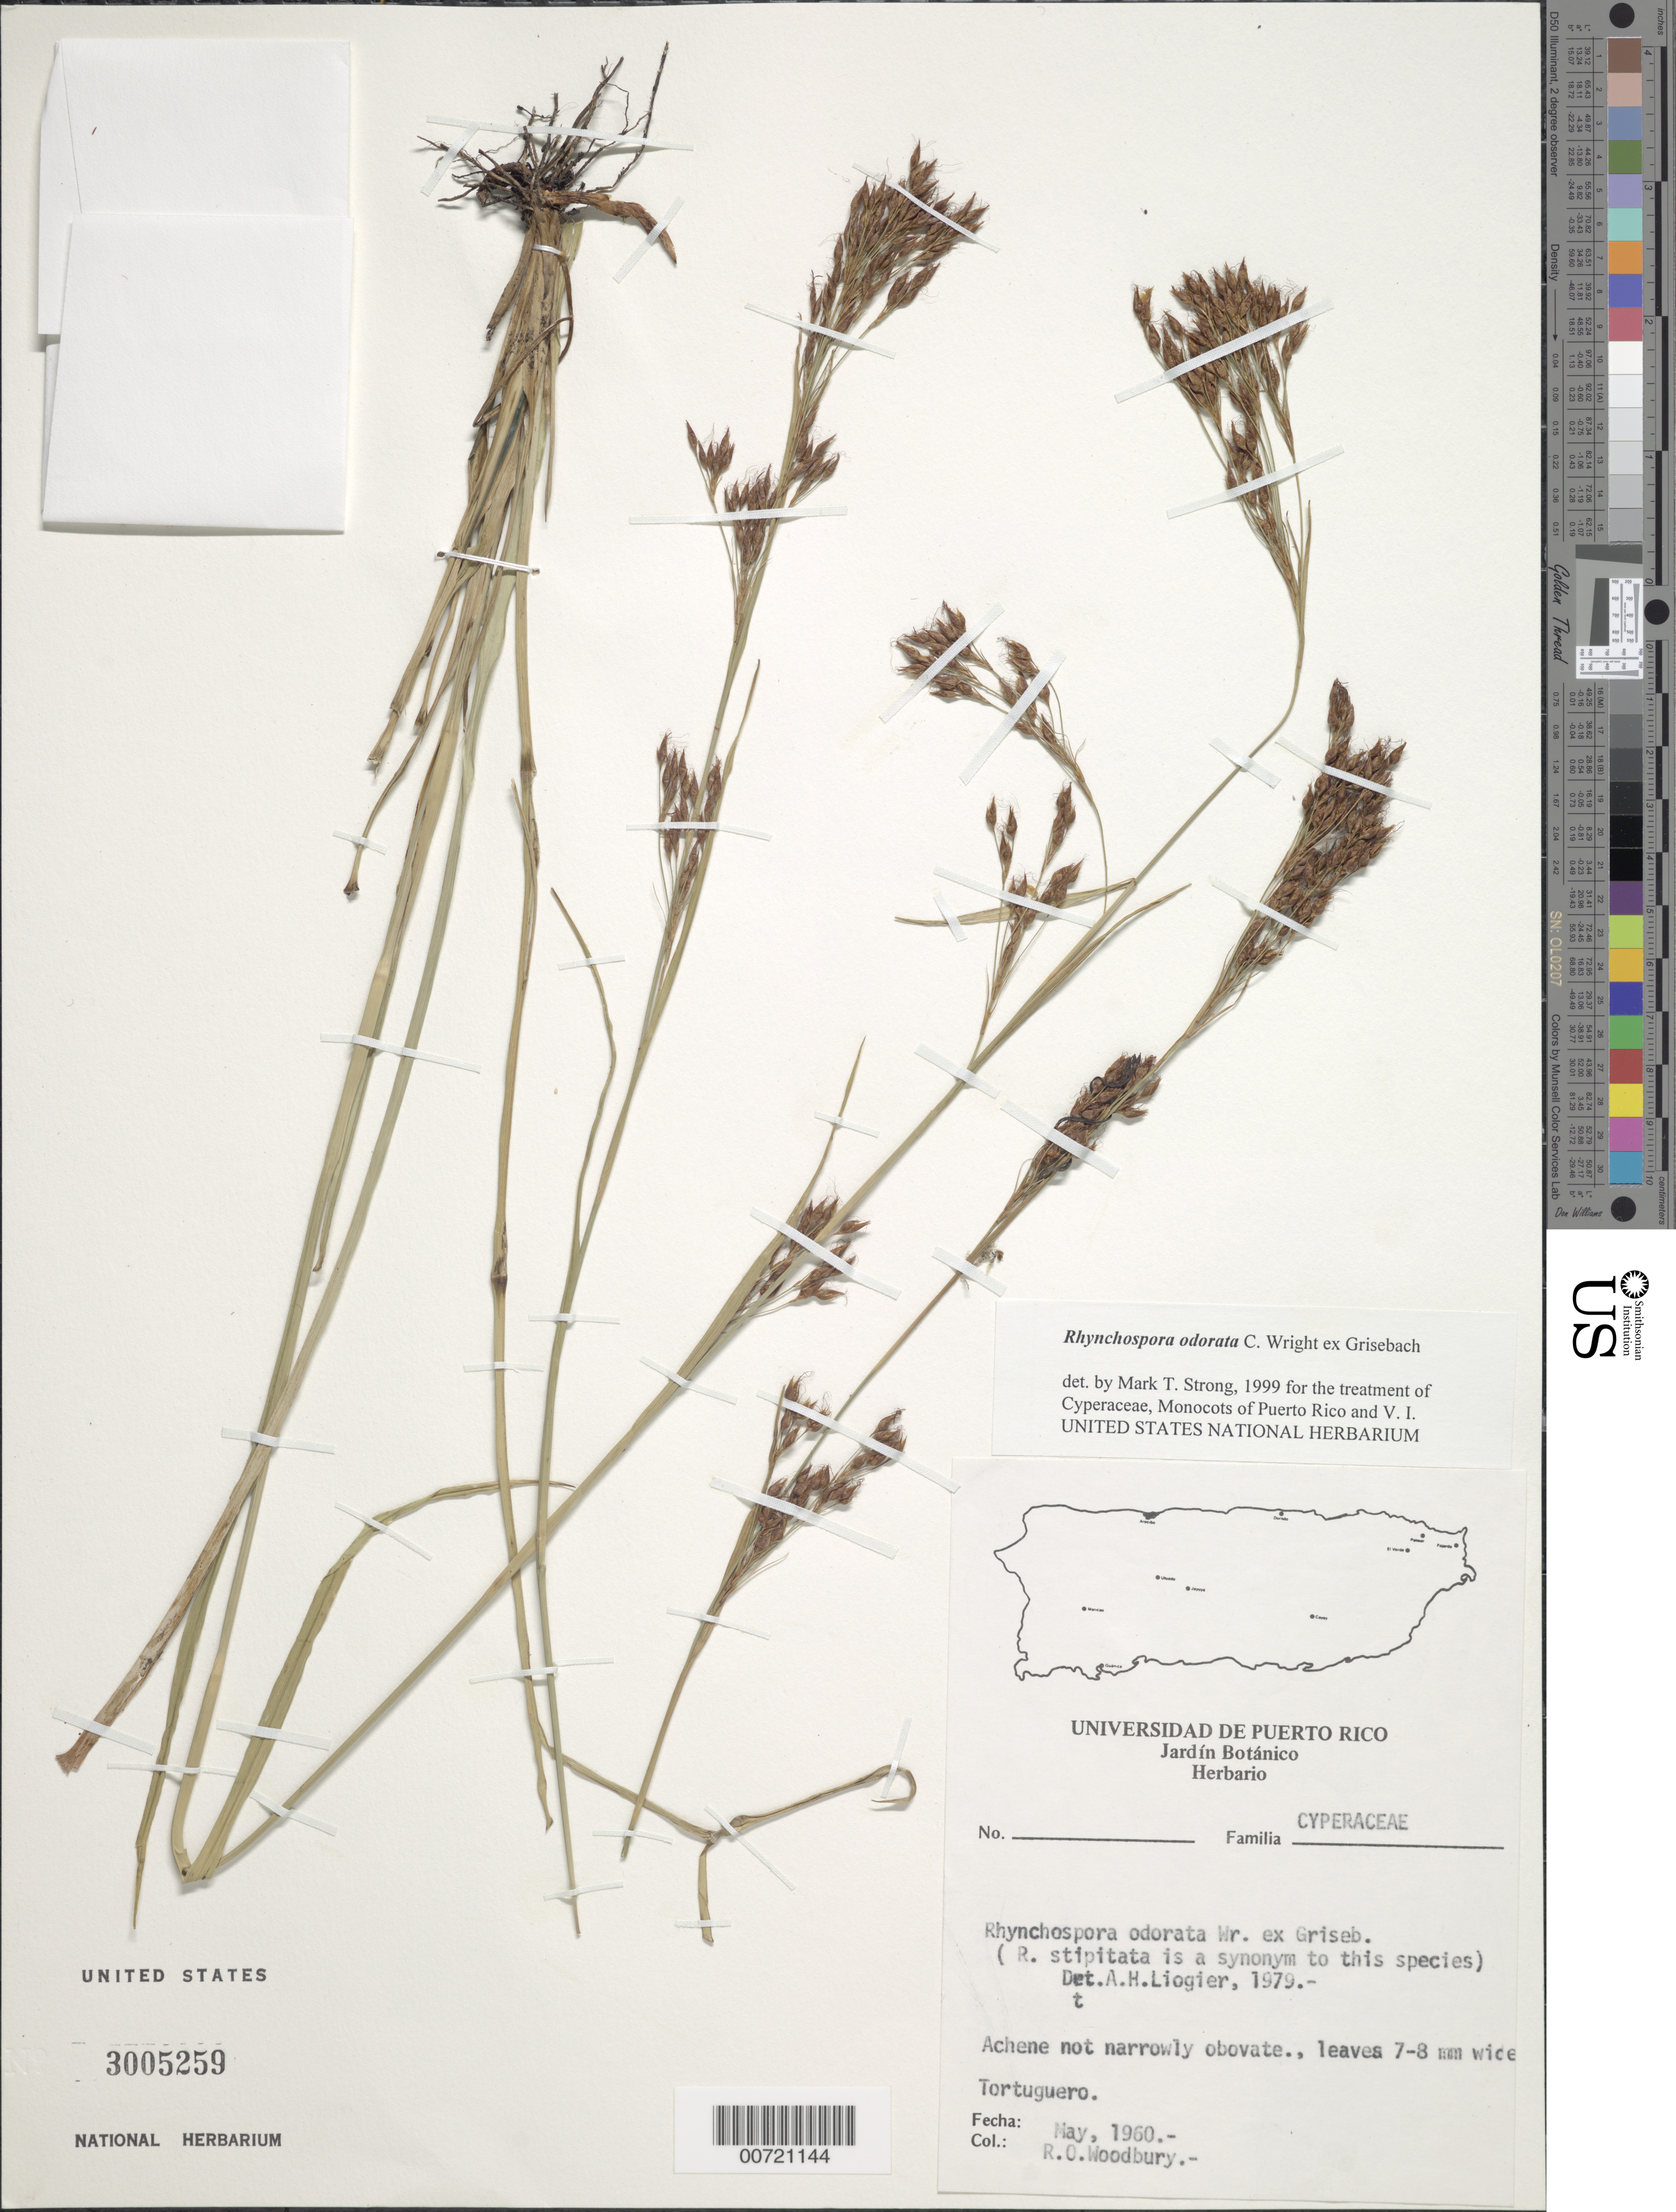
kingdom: Plantae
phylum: Tracheophyta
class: Liliopsida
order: Poales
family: Cyperaceae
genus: Rhynchospora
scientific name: Rhynchospora odorata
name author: C. Wright ex Griseb.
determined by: Strong, M. T., (US), Smithsonian Institution - National Museum of Natural History (UNITED STATES)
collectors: R. O. Woodbury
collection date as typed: May 1960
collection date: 1960-05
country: Puerto Rico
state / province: Manatí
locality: Tortuguero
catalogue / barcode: US 3005259